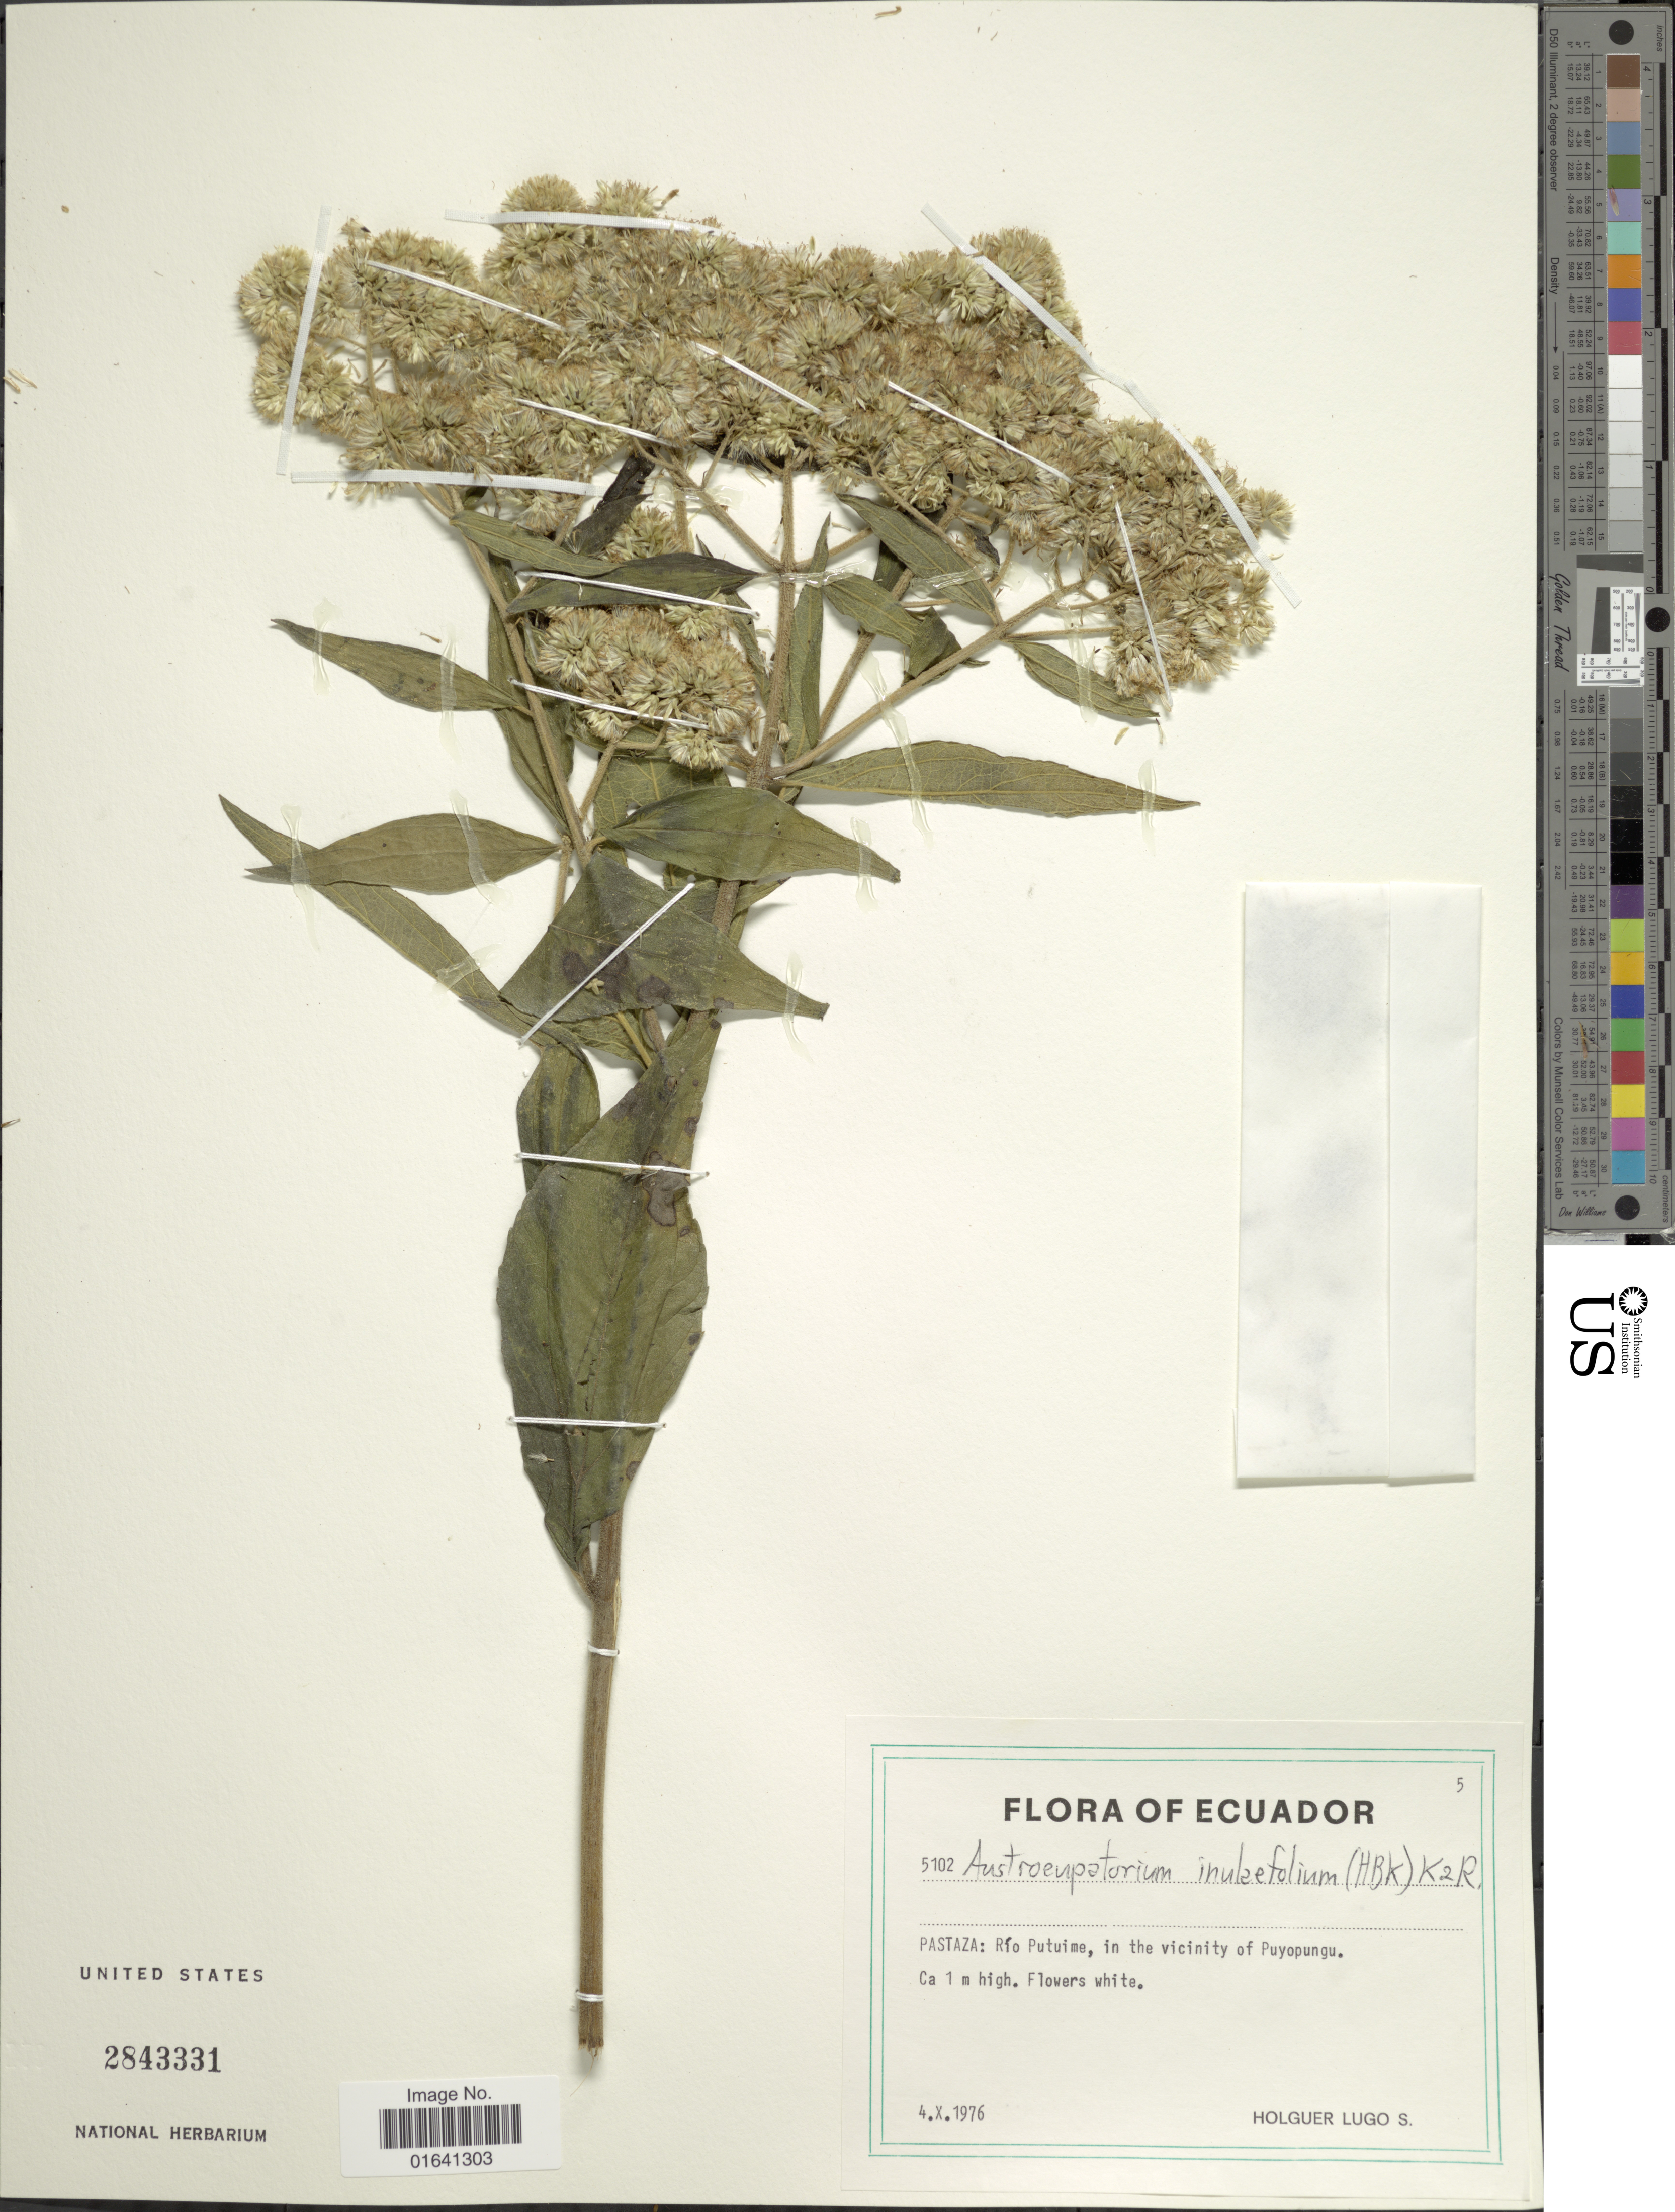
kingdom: Plantae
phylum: Tracheophyta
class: Magnoliopsida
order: Asterales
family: Asteraceae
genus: Austroeupatorium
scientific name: Austroeupatorium inulaefolium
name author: (Kunth) R.M. King & H. Rob.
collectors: H. Lugo S.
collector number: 5102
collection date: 1976-10-04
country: Ecuador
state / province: Pastaza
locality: Río Putuime, in the vicinity of Puyopungu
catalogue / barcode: US 2843331